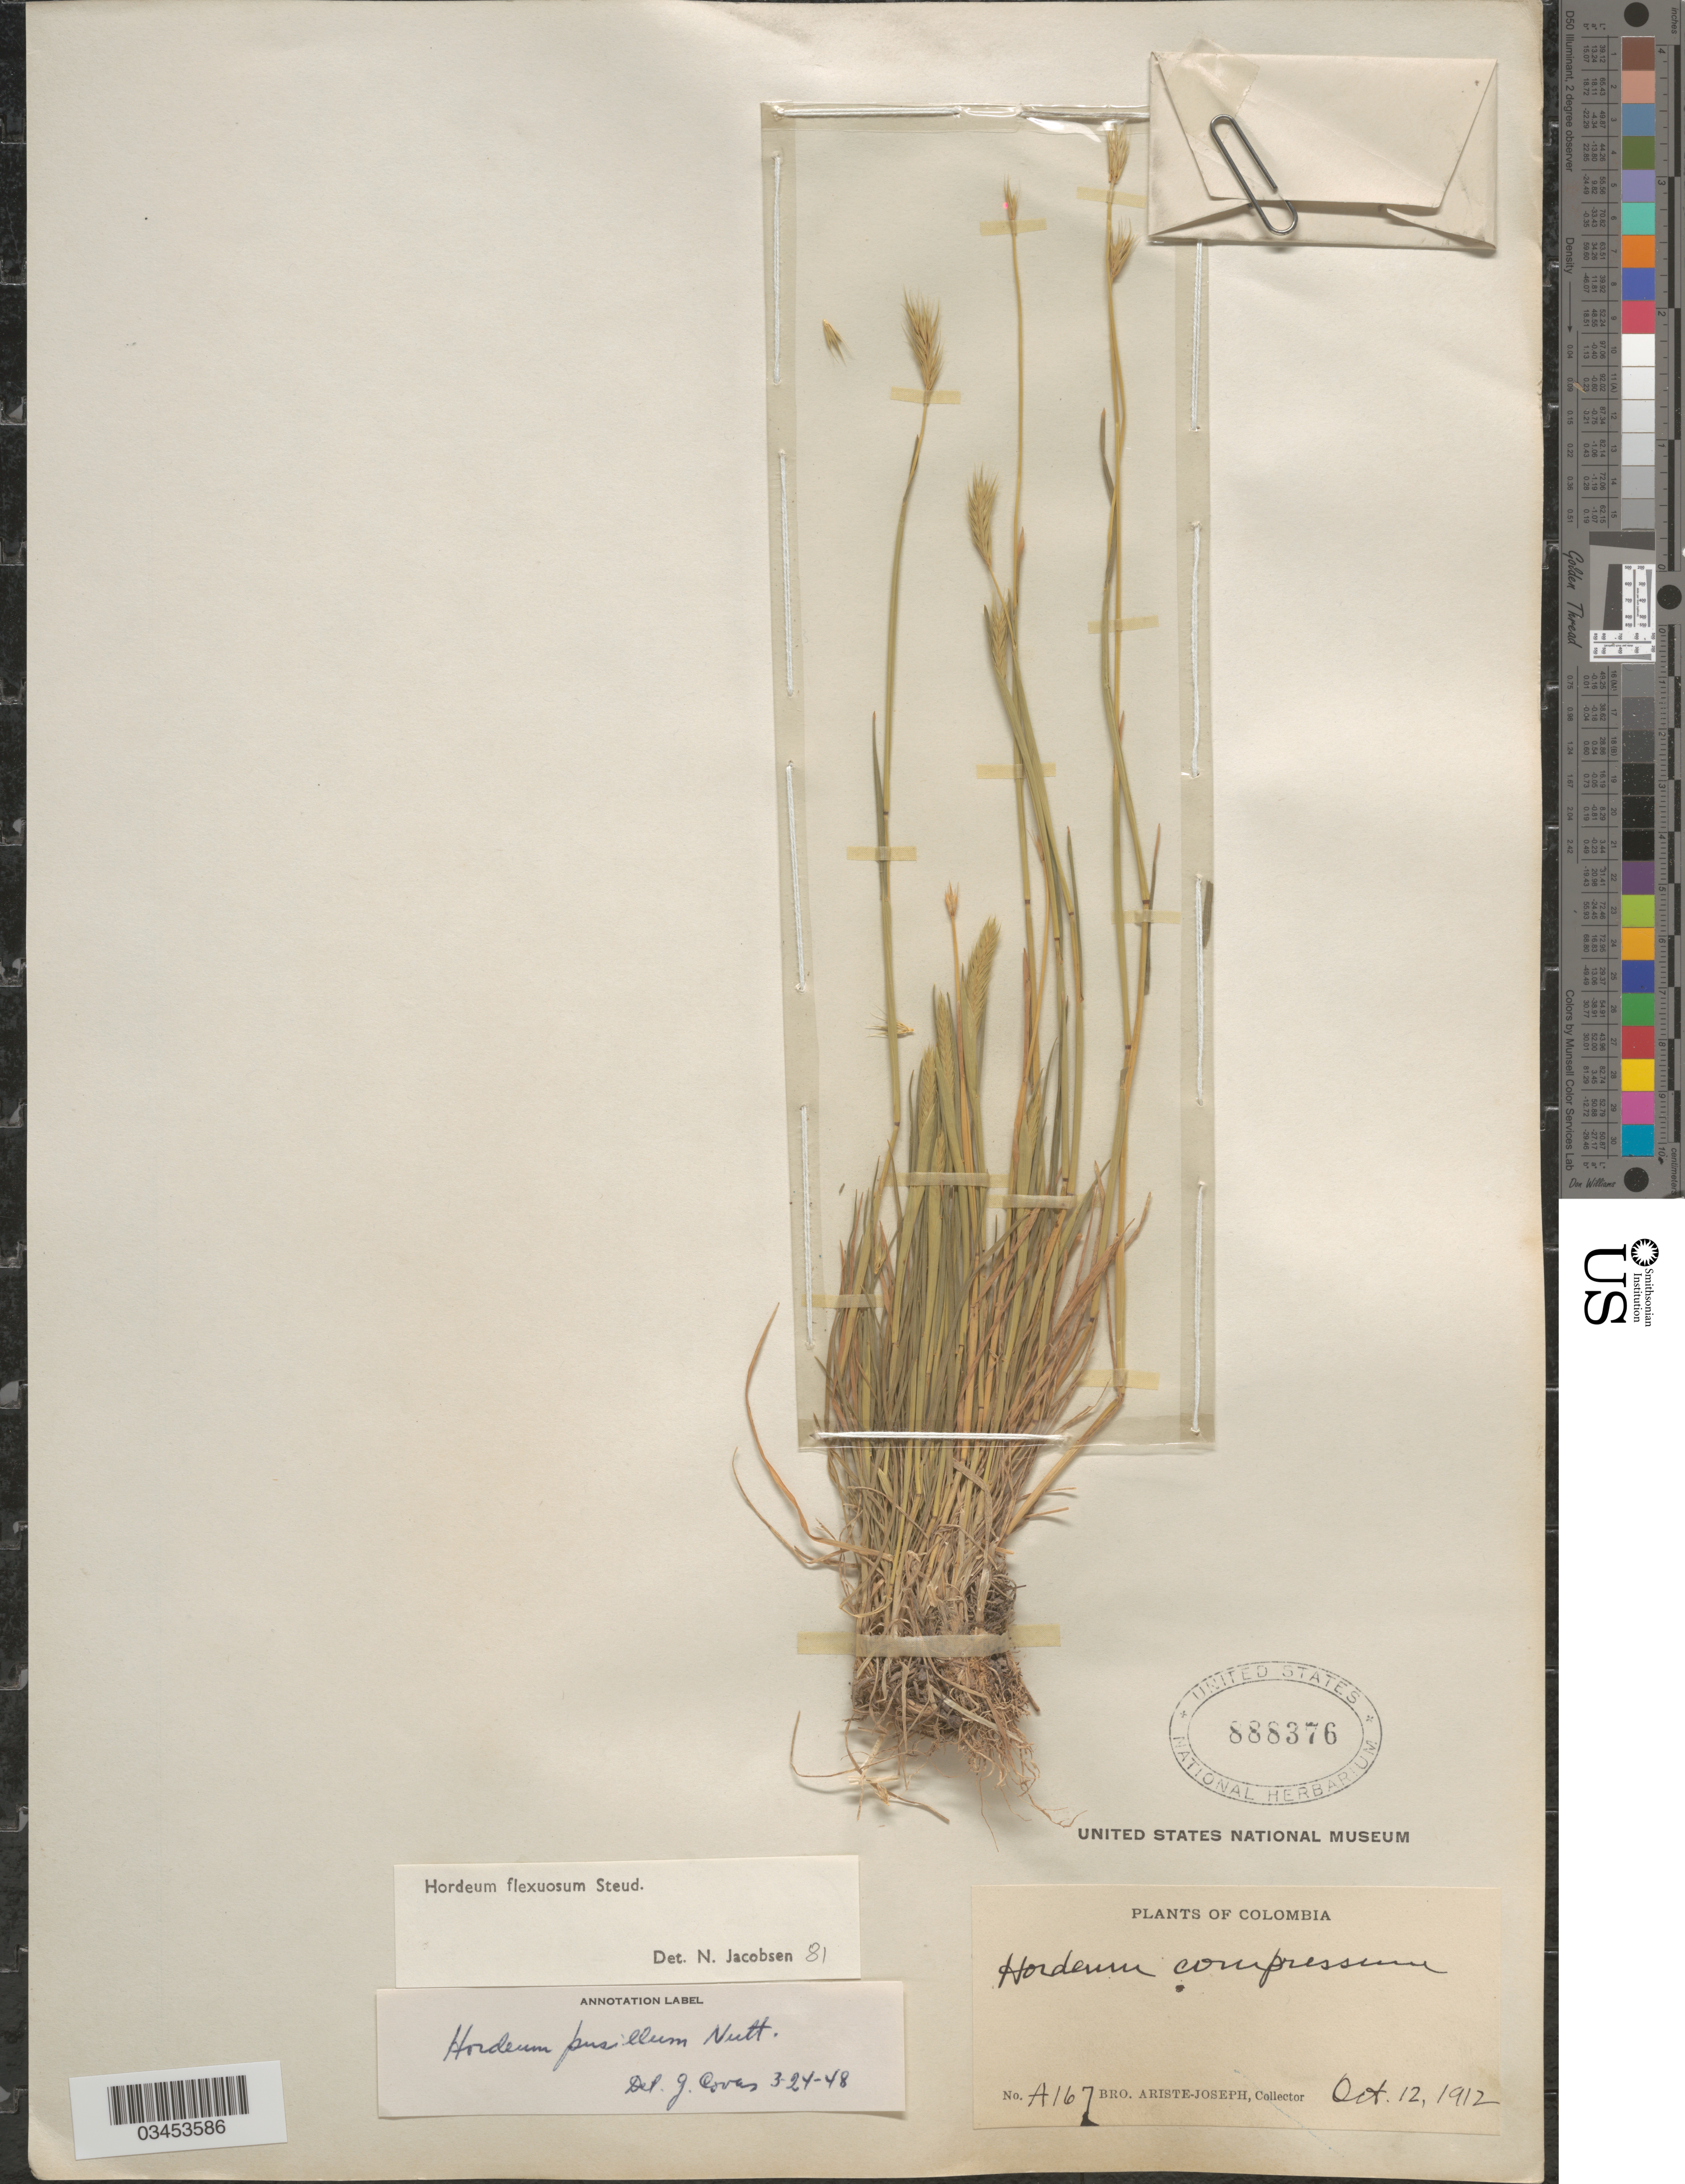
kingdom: Plantae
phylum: Tracheophyta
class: Liliopsida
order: Poales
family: Poaceae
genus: Hordeum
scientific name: Hordeum flexuosum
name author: Nees ex Steud.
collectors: Bro. Ariste-Joseph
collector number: A167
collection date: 1912-10-12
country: Colombia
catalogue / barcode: US 888376